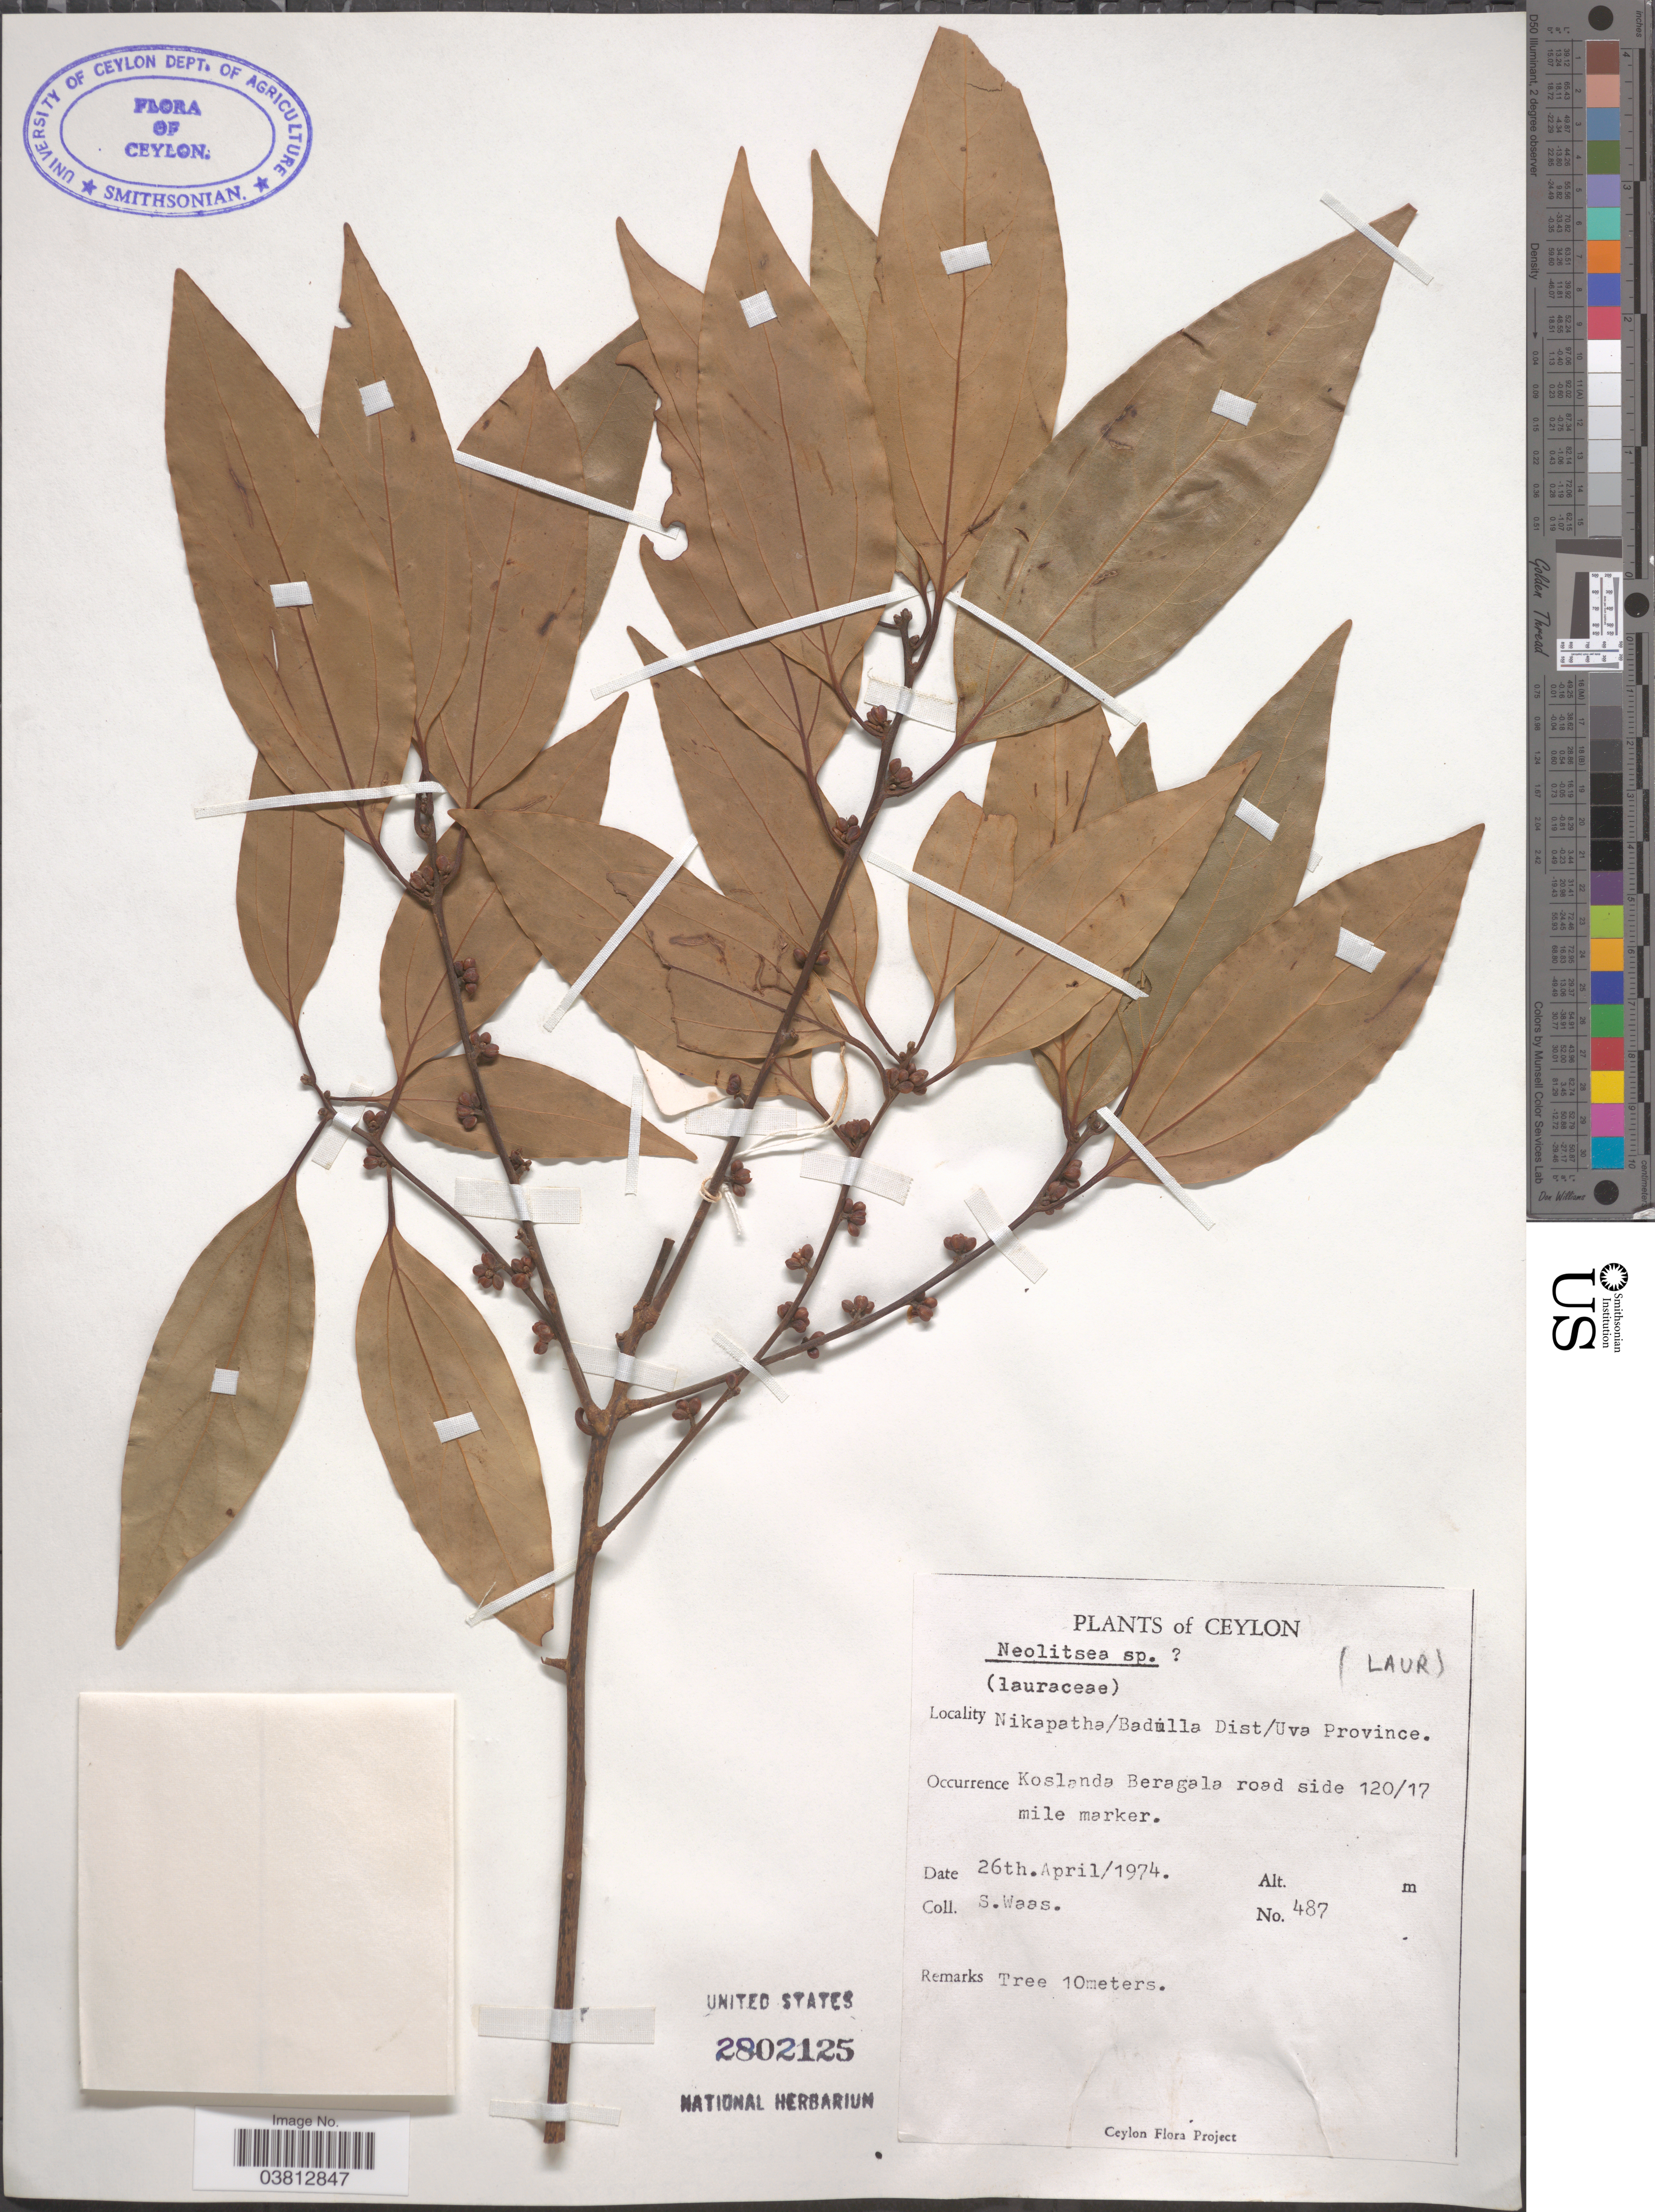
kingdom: Plantae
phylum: Tracheophyta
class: Magnoliopsida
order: Laurales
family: Lauraceae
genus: Neolitsea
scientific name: Neolitsea sp.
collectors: S. Waas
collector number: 487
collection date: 1974-04-26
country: Sri Lanka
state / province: Uva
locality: Ceylon. Nikapatha/Badulla Dist. Koslanda Beragala road side 120/17 mile marker.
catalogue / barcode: US 2802125